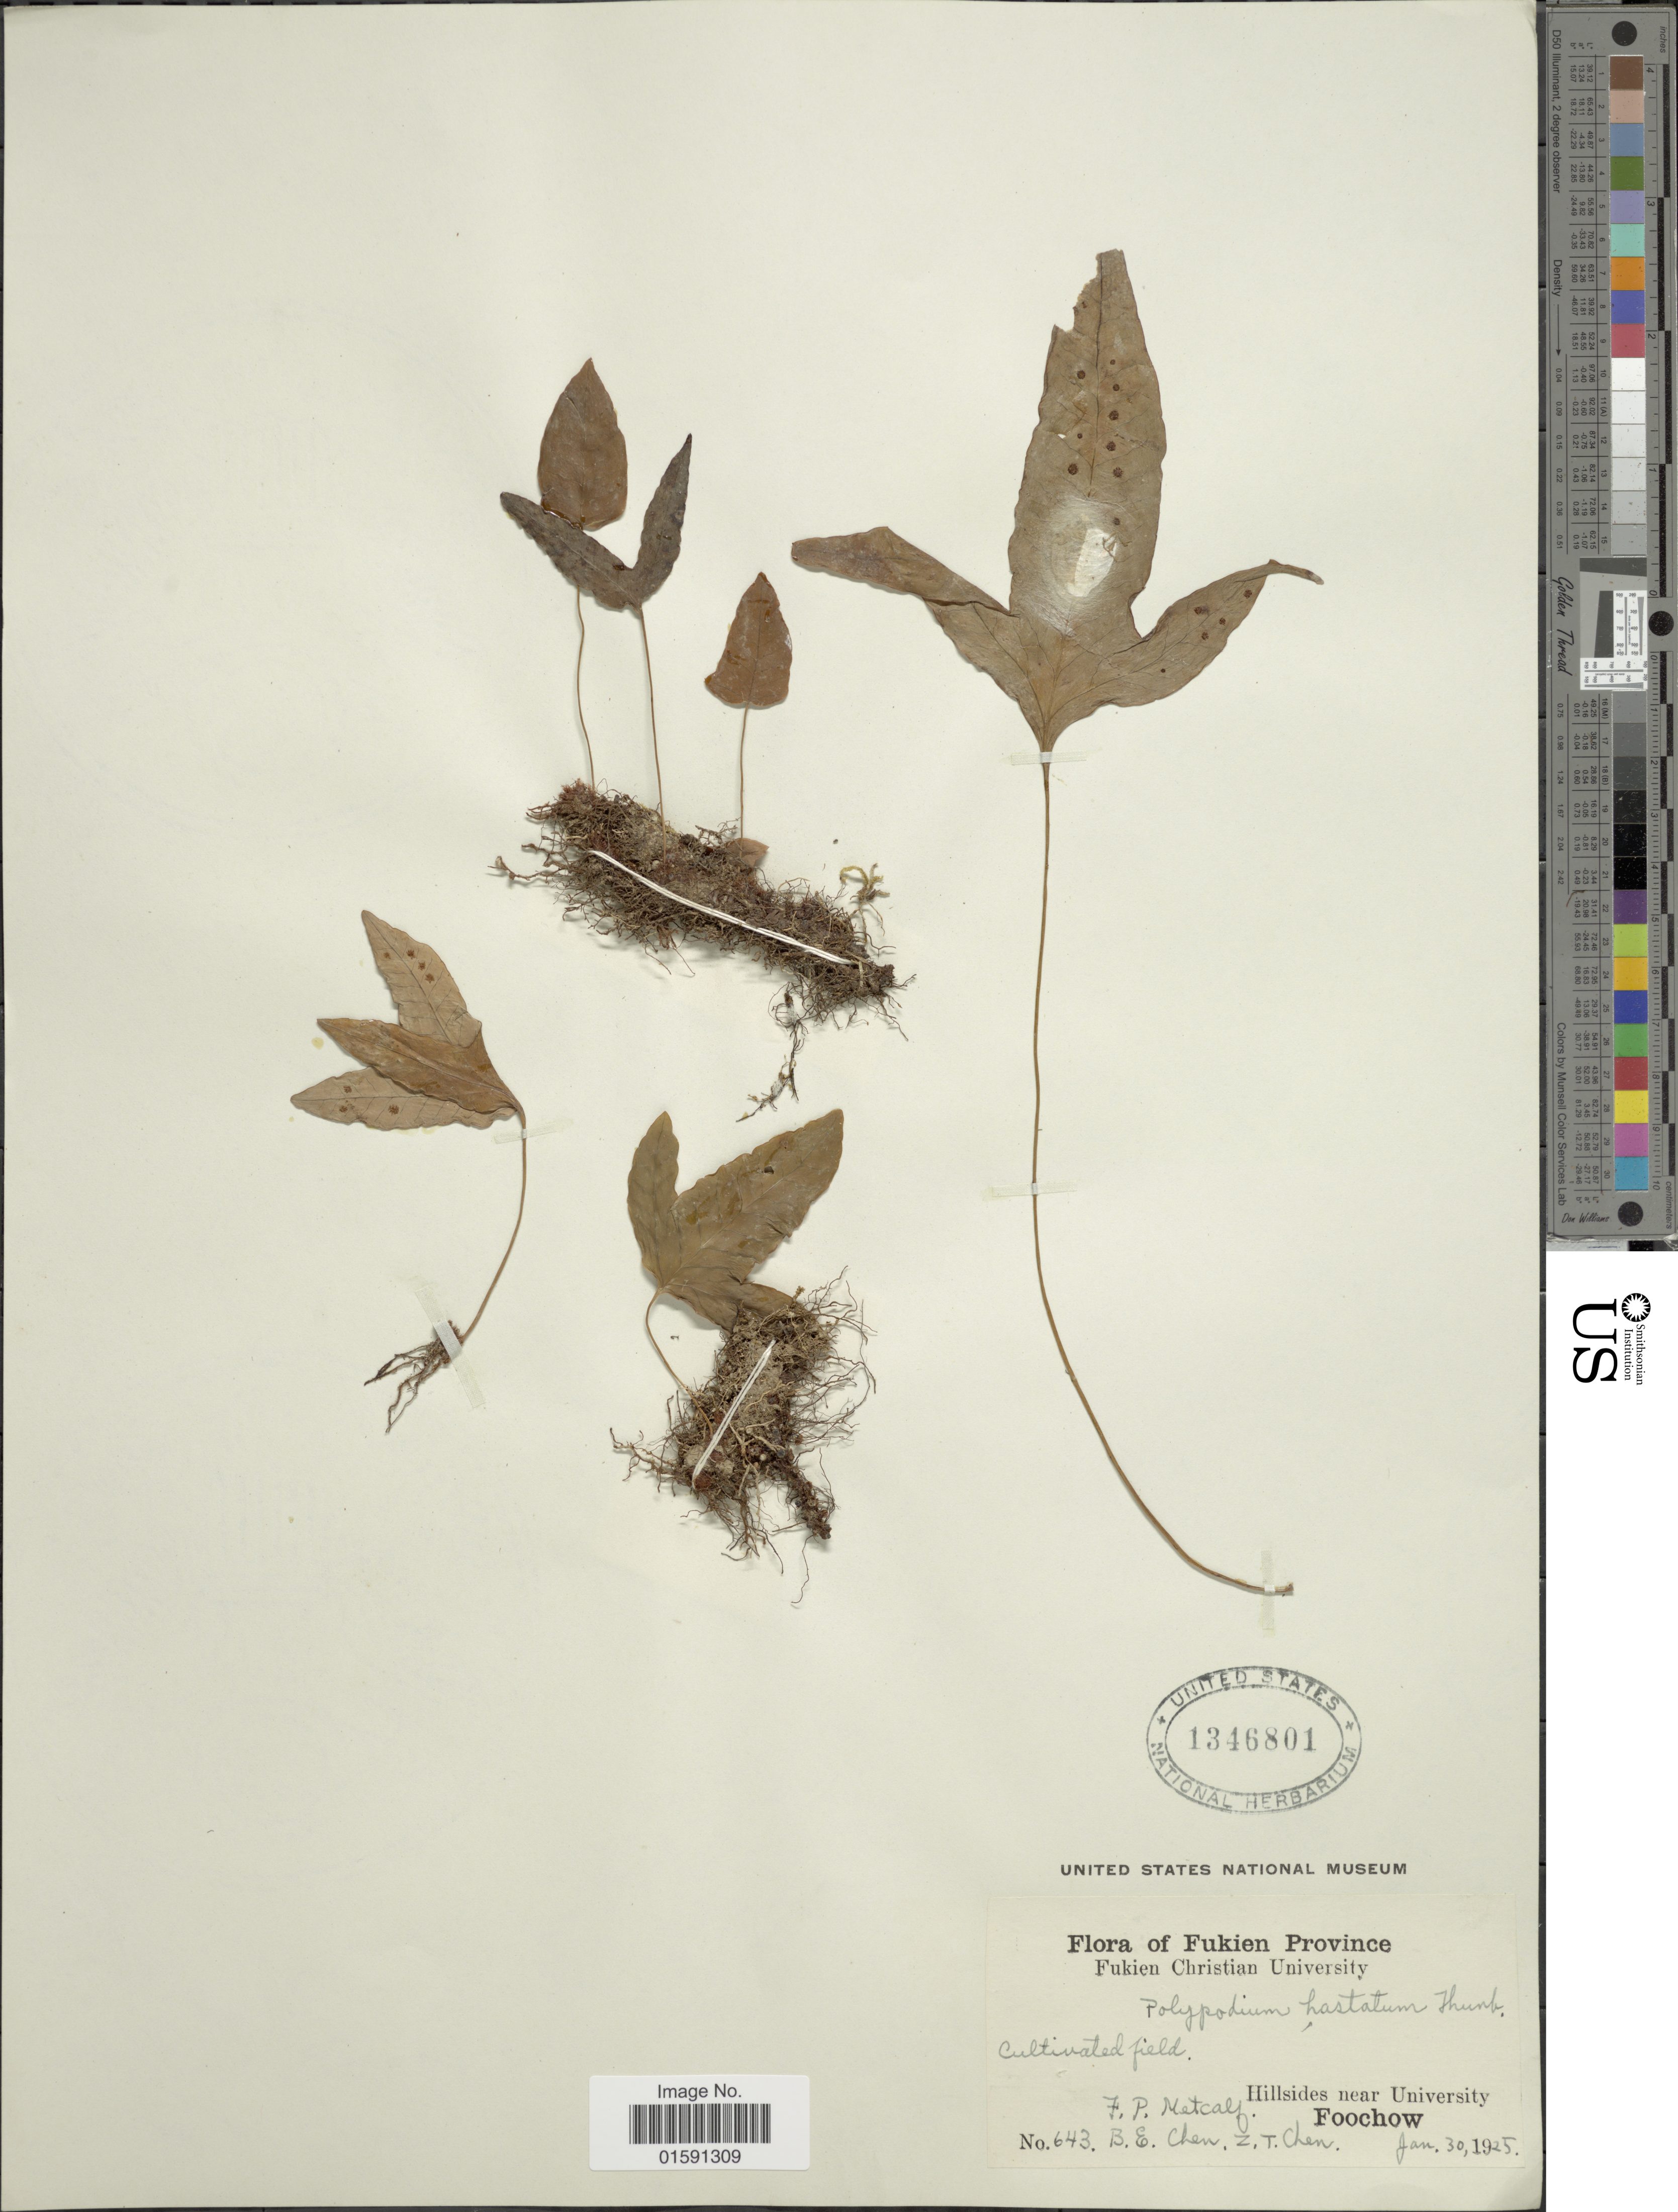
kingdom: Plantae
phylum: Tracheophyta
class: Polypodiopsida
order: Polypodiales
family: Polypodiaceae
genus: Selliguea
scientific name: Selliguea hastata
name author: (Thunb.) Fraser-Jenk.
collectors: B. Chen & Z. Chen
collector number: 643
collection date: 1925-01-30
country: China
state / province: Fujian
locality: Fukien Province. Hillsides near University Foochow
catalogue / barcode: US 1346801